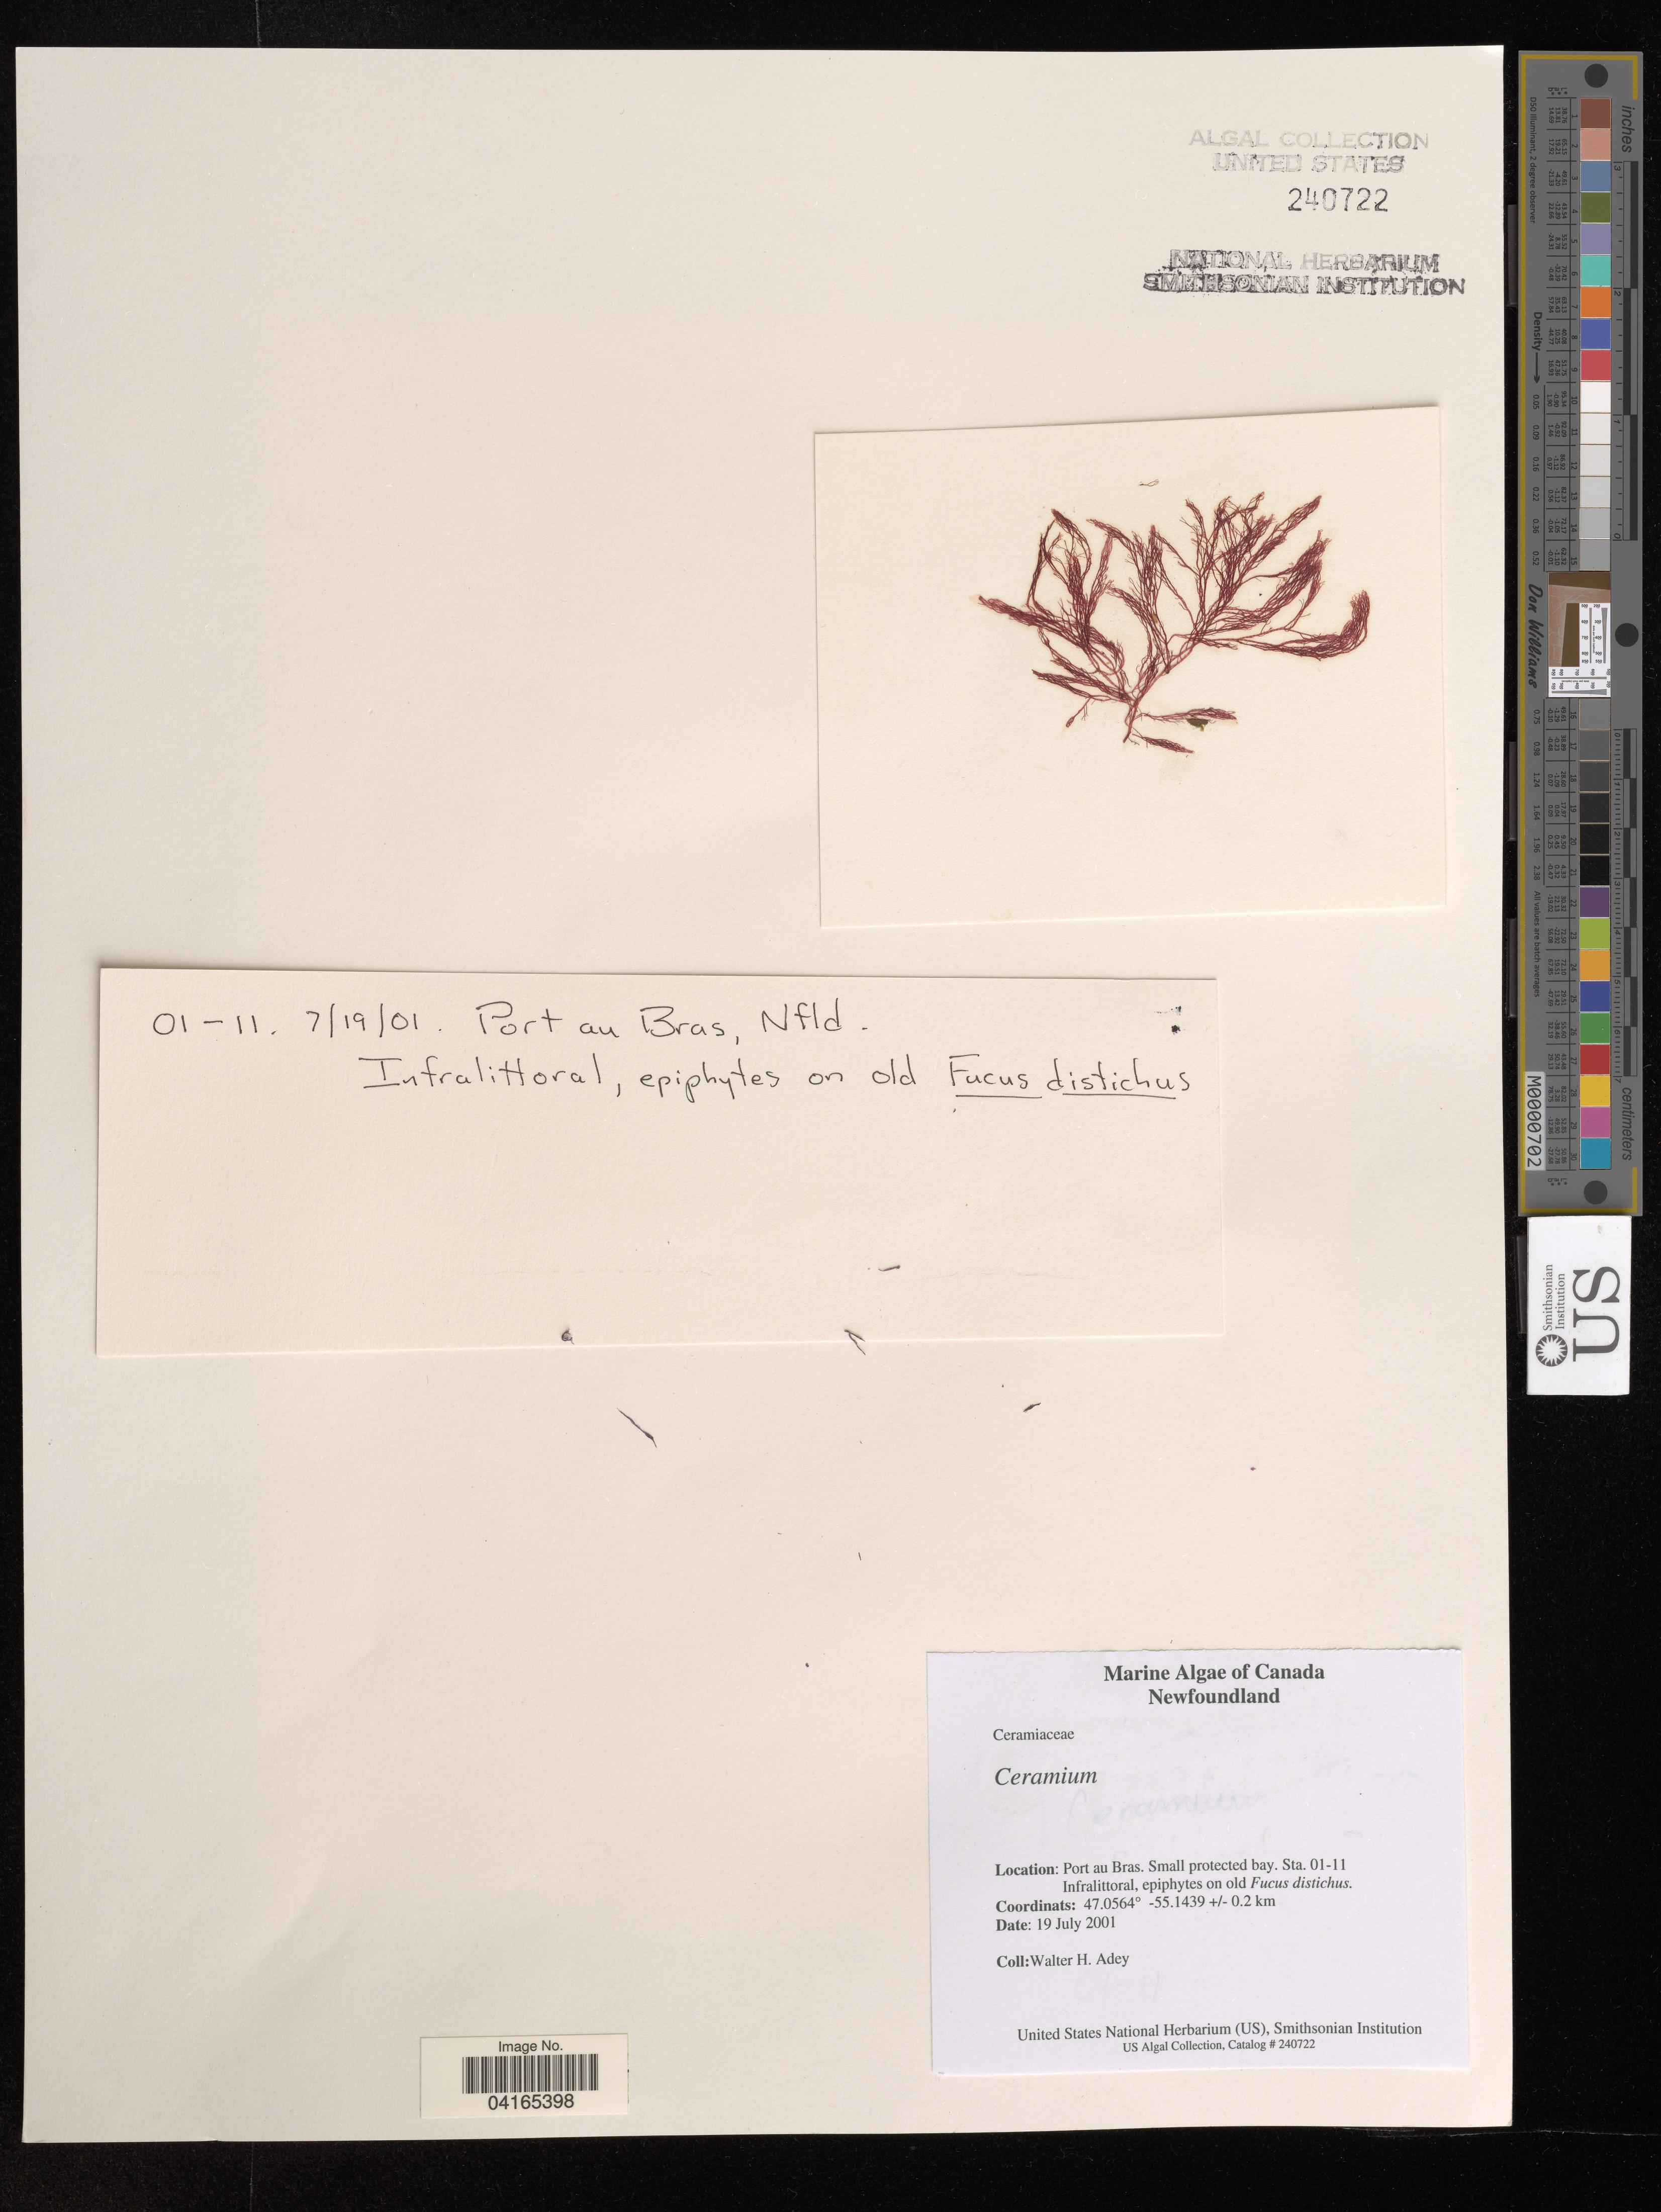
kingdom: Plantae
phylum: Rhodophyta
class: Florideophyceae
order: Ceramiales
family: Ceramiaceae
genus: Ceramium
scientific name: Ceramium sp.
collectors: W. H. Adey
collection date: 2001-07-19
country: Canada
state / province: Newfoundland and Labrador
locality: Port au Bras. Small protected bay. Sta. 01-11.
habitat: Epiphytes on old Fucus distichus.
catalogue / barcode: US 240722